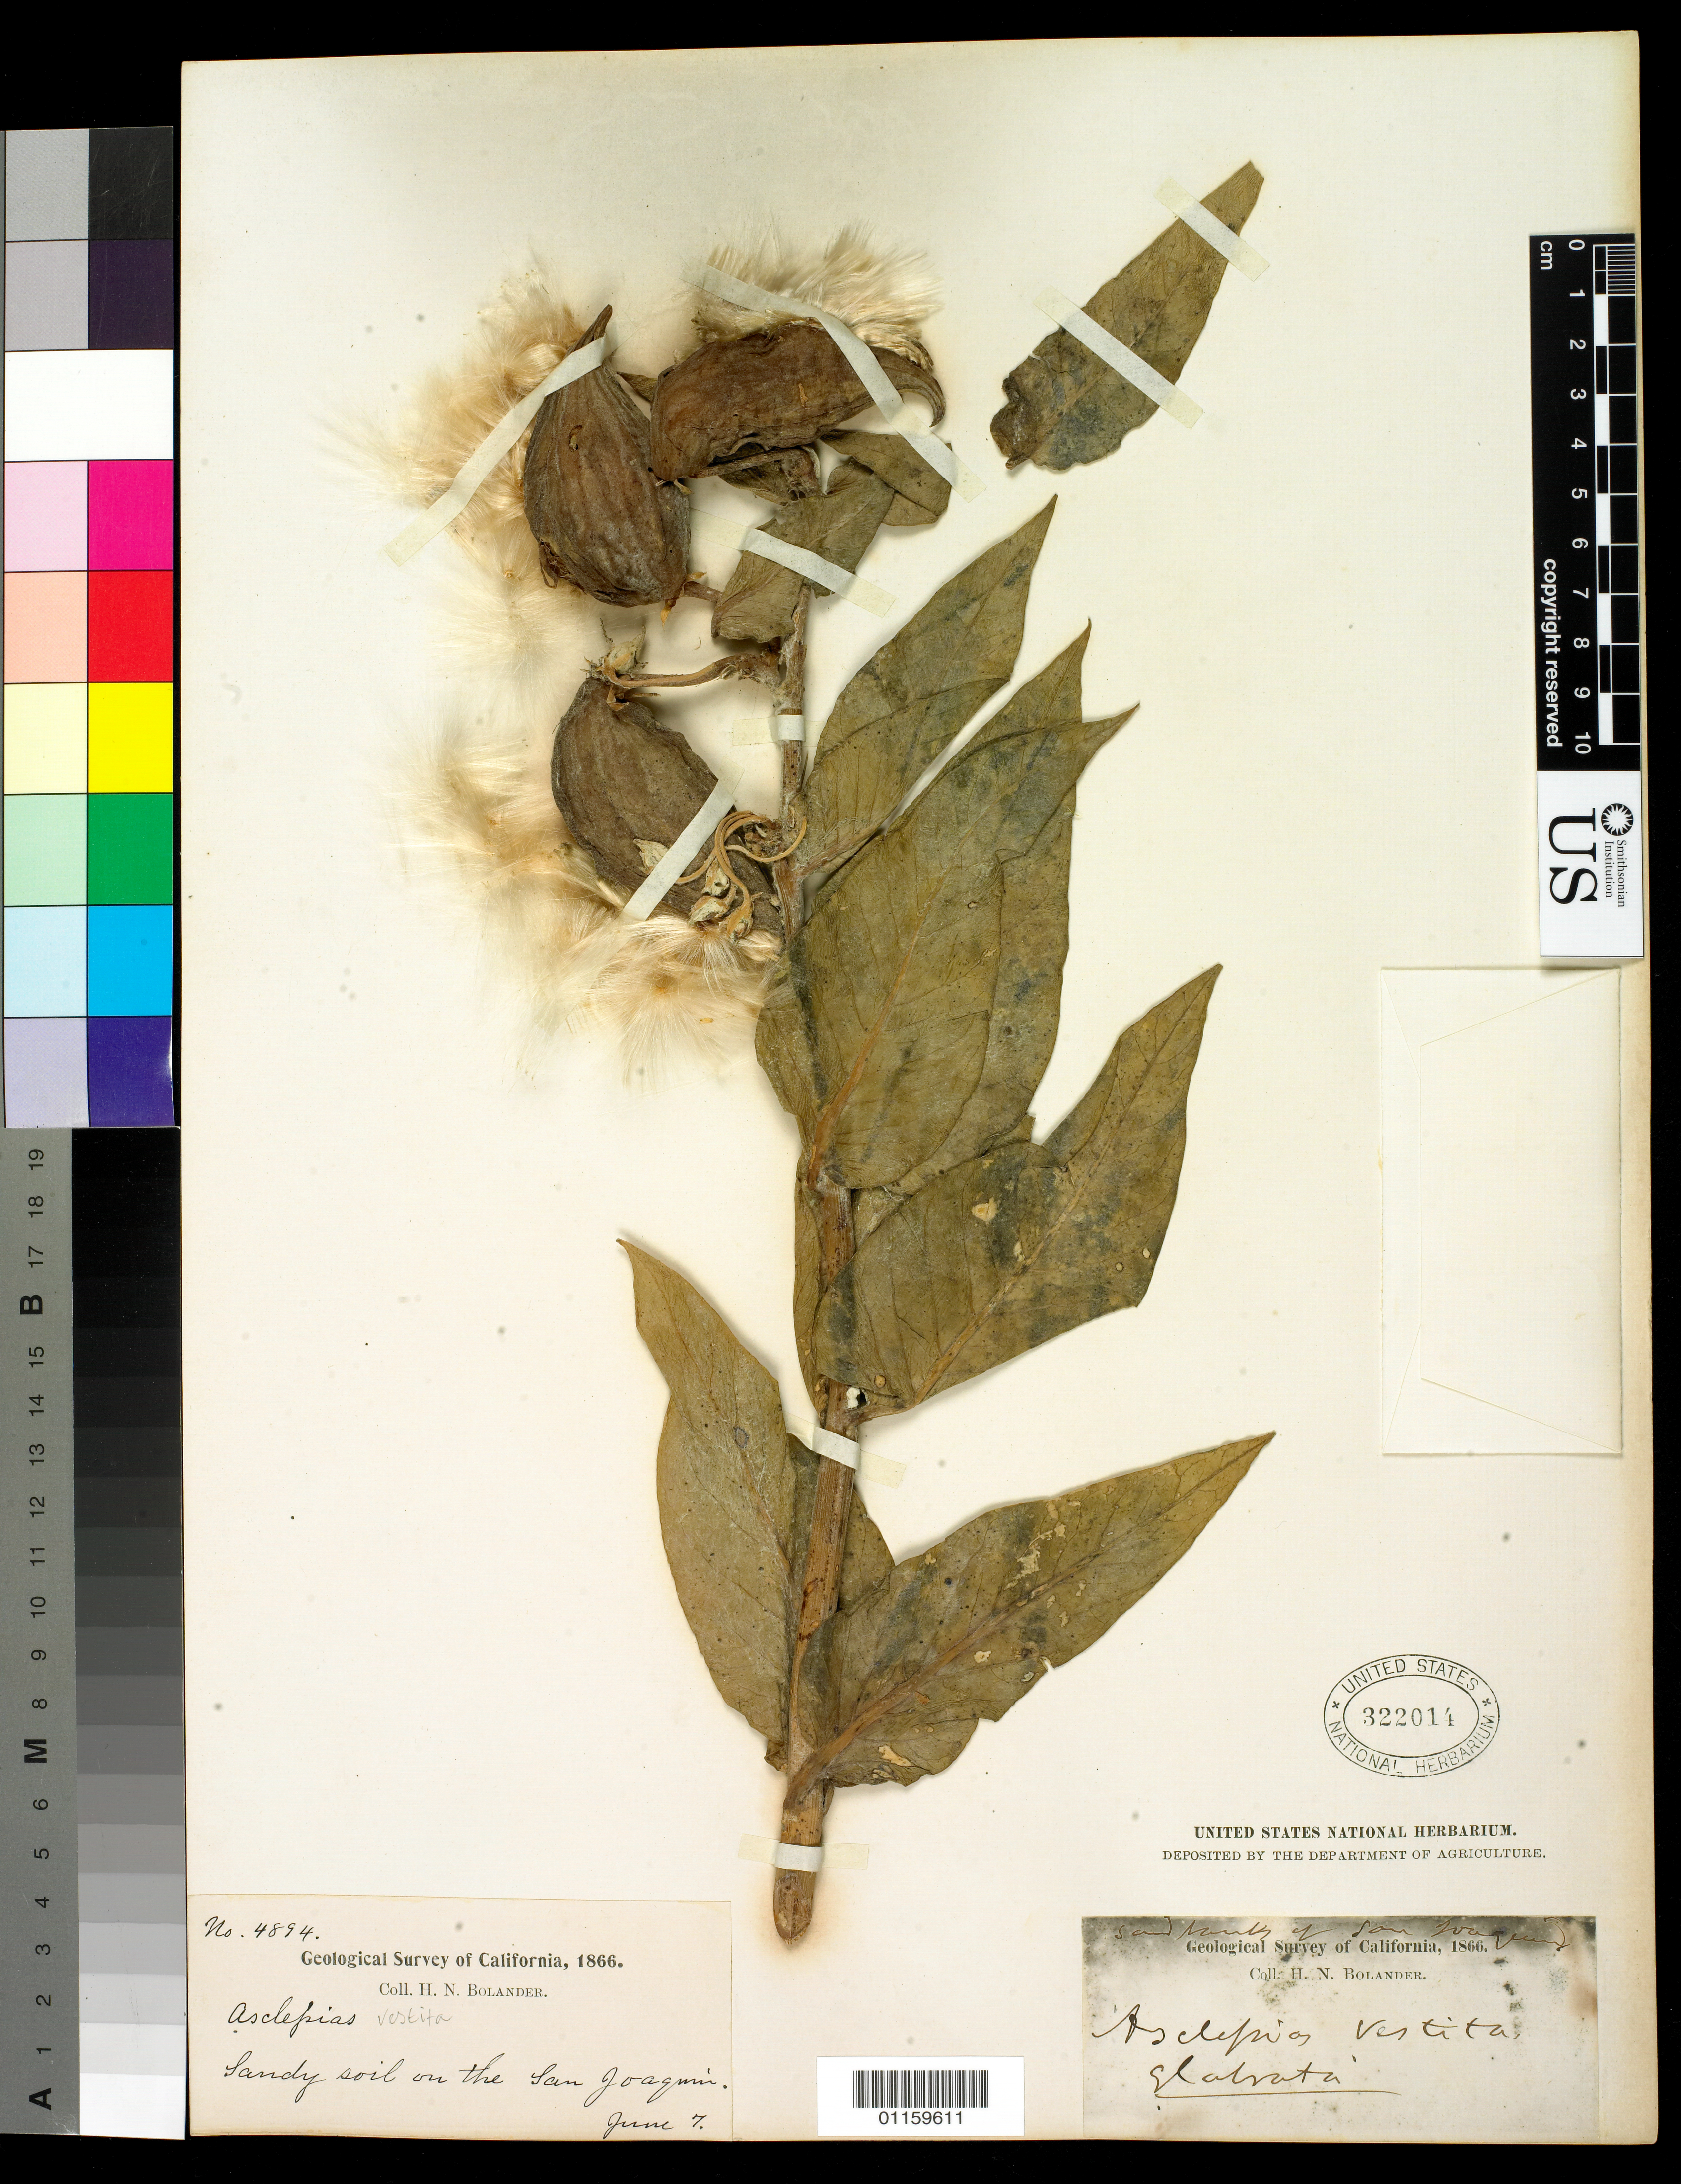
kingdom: Plantae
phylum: Tracheophyta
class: Magnoliopsida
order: Gentianales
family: Apocynaceae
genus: Asclepias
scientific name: Asclepias vestita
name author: Hook. & Arn.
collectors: H. Bolander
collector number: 4894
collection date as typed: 7 Jun 1866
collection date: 1866-06-07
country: United States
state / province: California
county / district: San Joaquin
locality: San Joaquin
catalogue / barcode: US 322014